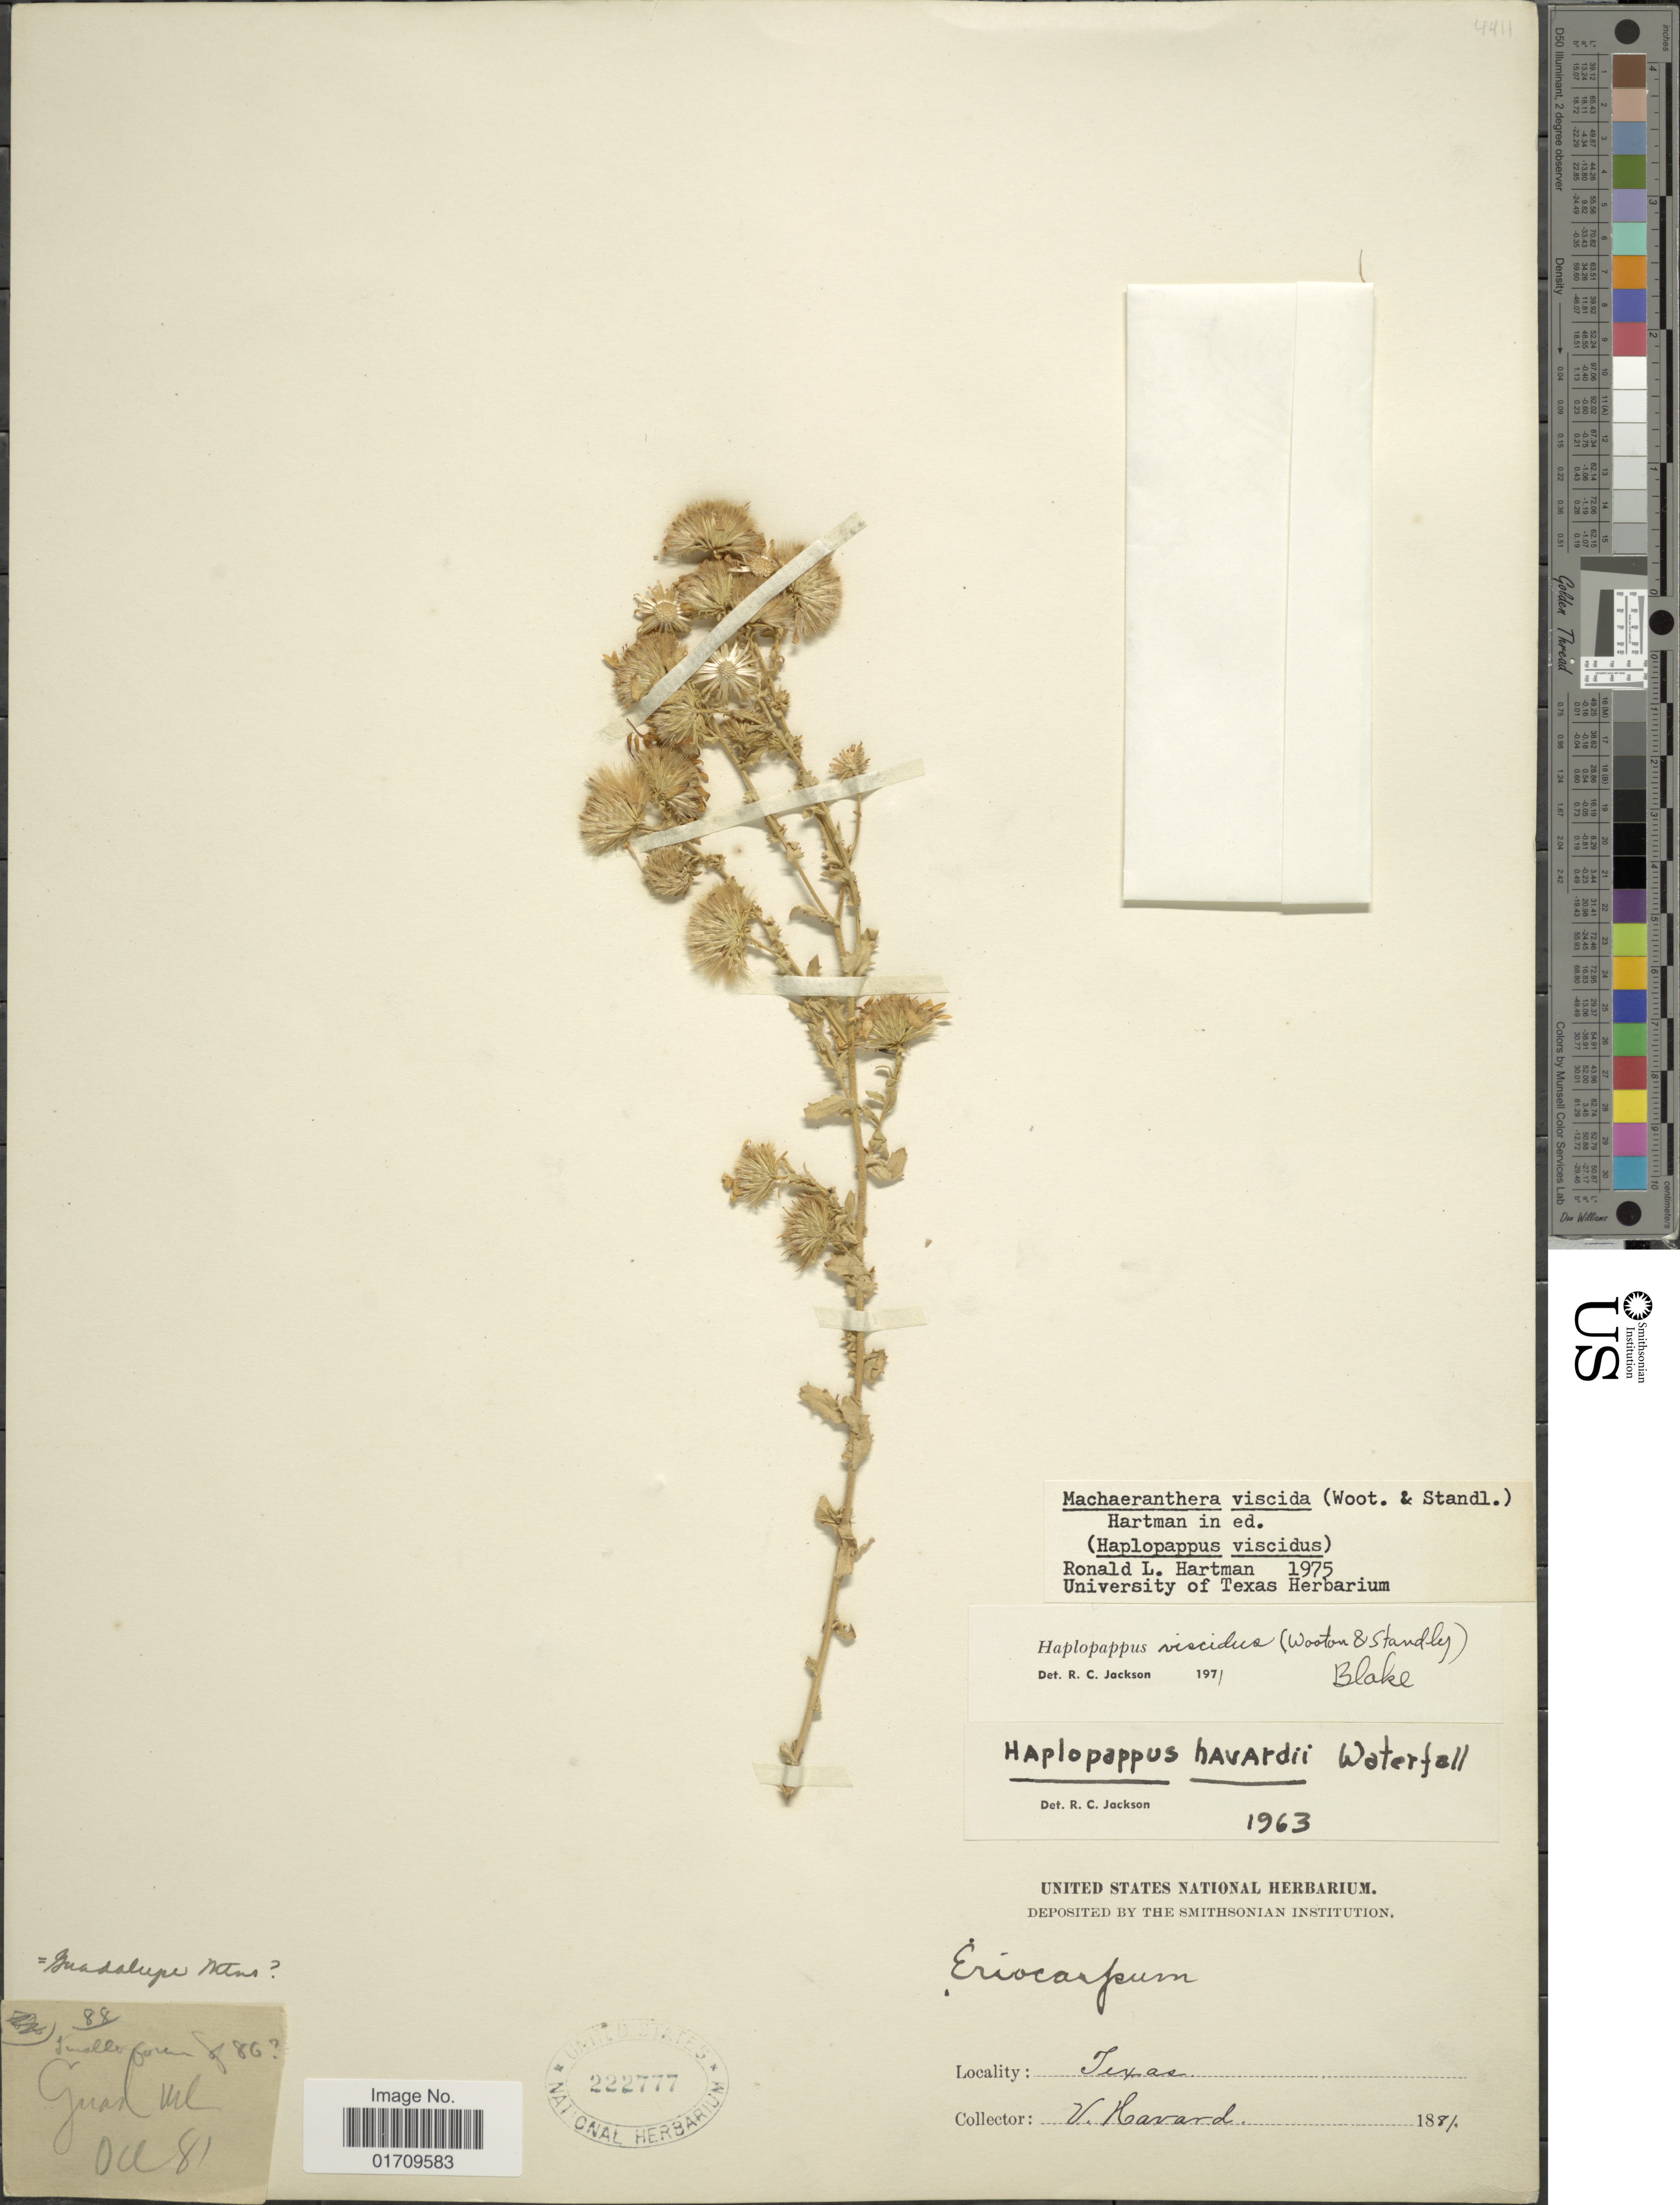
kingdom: Plantae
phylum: Tracheophyta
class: Magnoliopsida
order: Asterales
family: Asteraceae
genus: Machaeranthera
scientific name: Machaeranthera sp.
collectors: V. Havard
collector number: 88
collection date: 1881-10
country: United States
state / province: Texas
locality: Guad Mt.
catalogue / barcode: US 222777